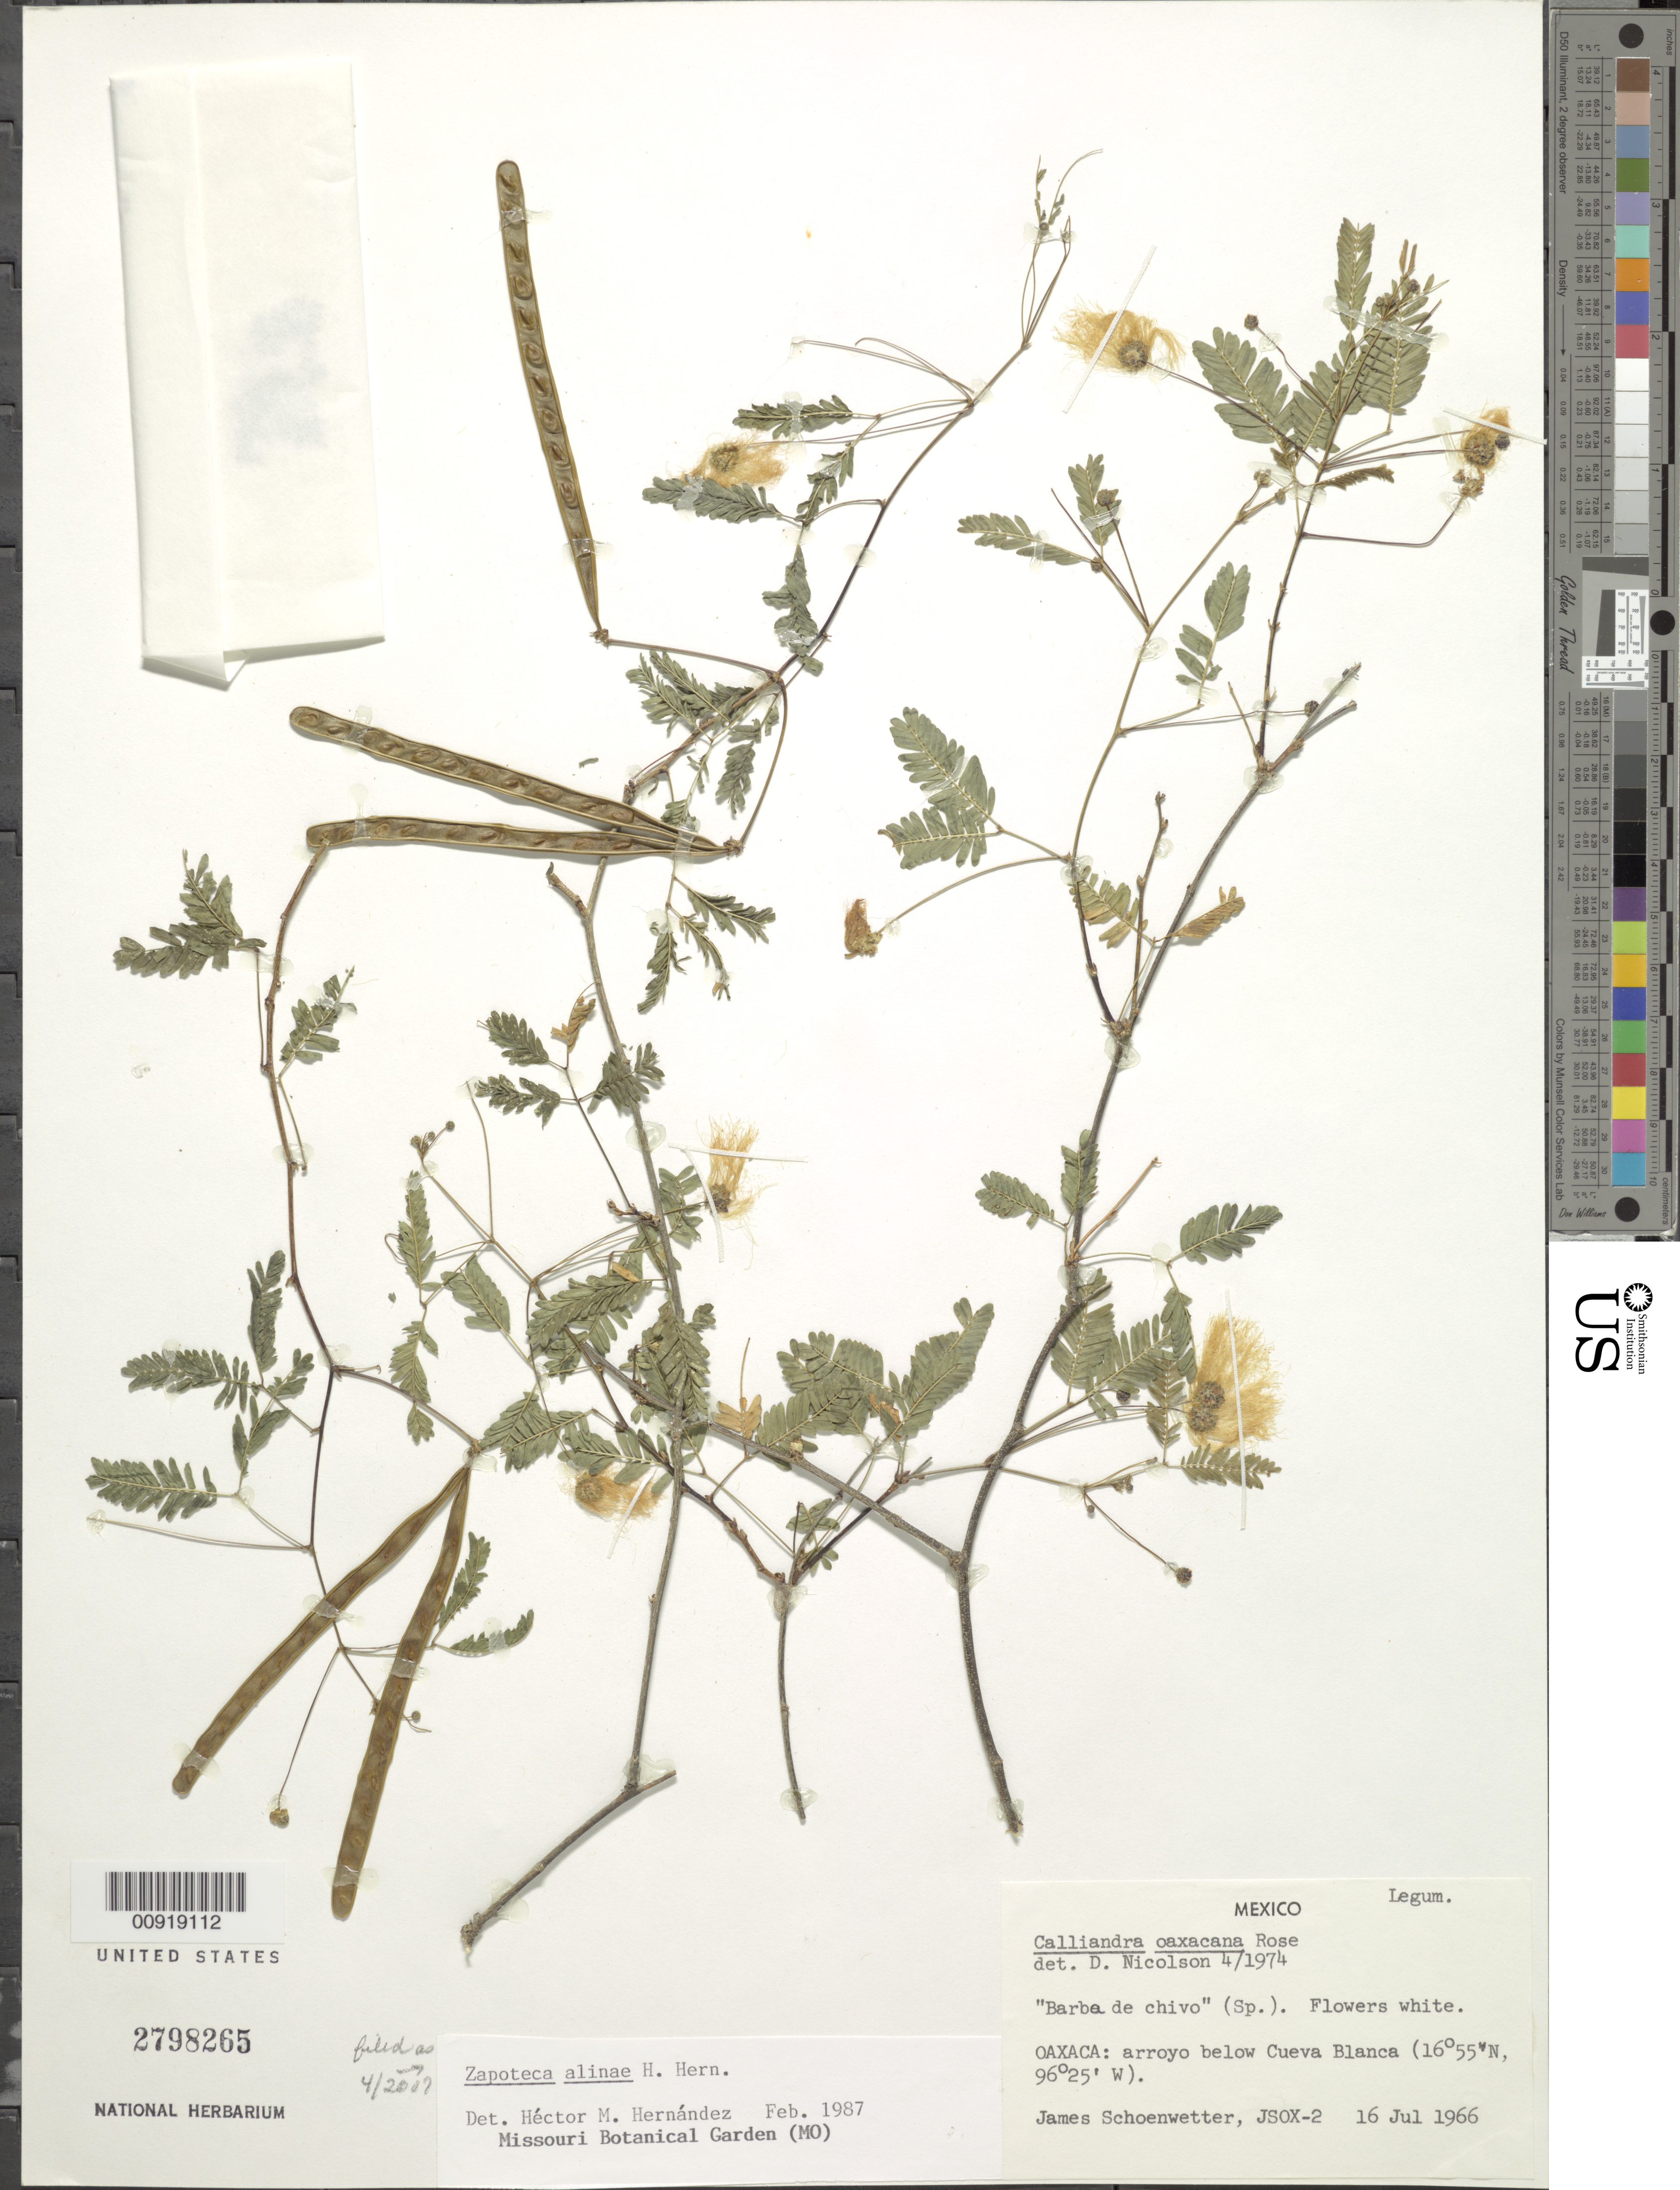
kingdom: Plantae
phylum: Tracheophyta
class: Magnoliopsida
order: Fabales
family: Fabaceae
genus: Zapoteca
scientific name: Zapoteca alinae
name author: H.M. Hern.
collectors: J. Schoenwetter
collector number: JSOX-2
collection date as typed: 16 Jul 1966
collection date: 1966-07-16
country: Mexico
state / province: Oaxaca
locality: Oaxaca: arroyo below Cueva Blanca.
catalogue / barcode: US 2798265